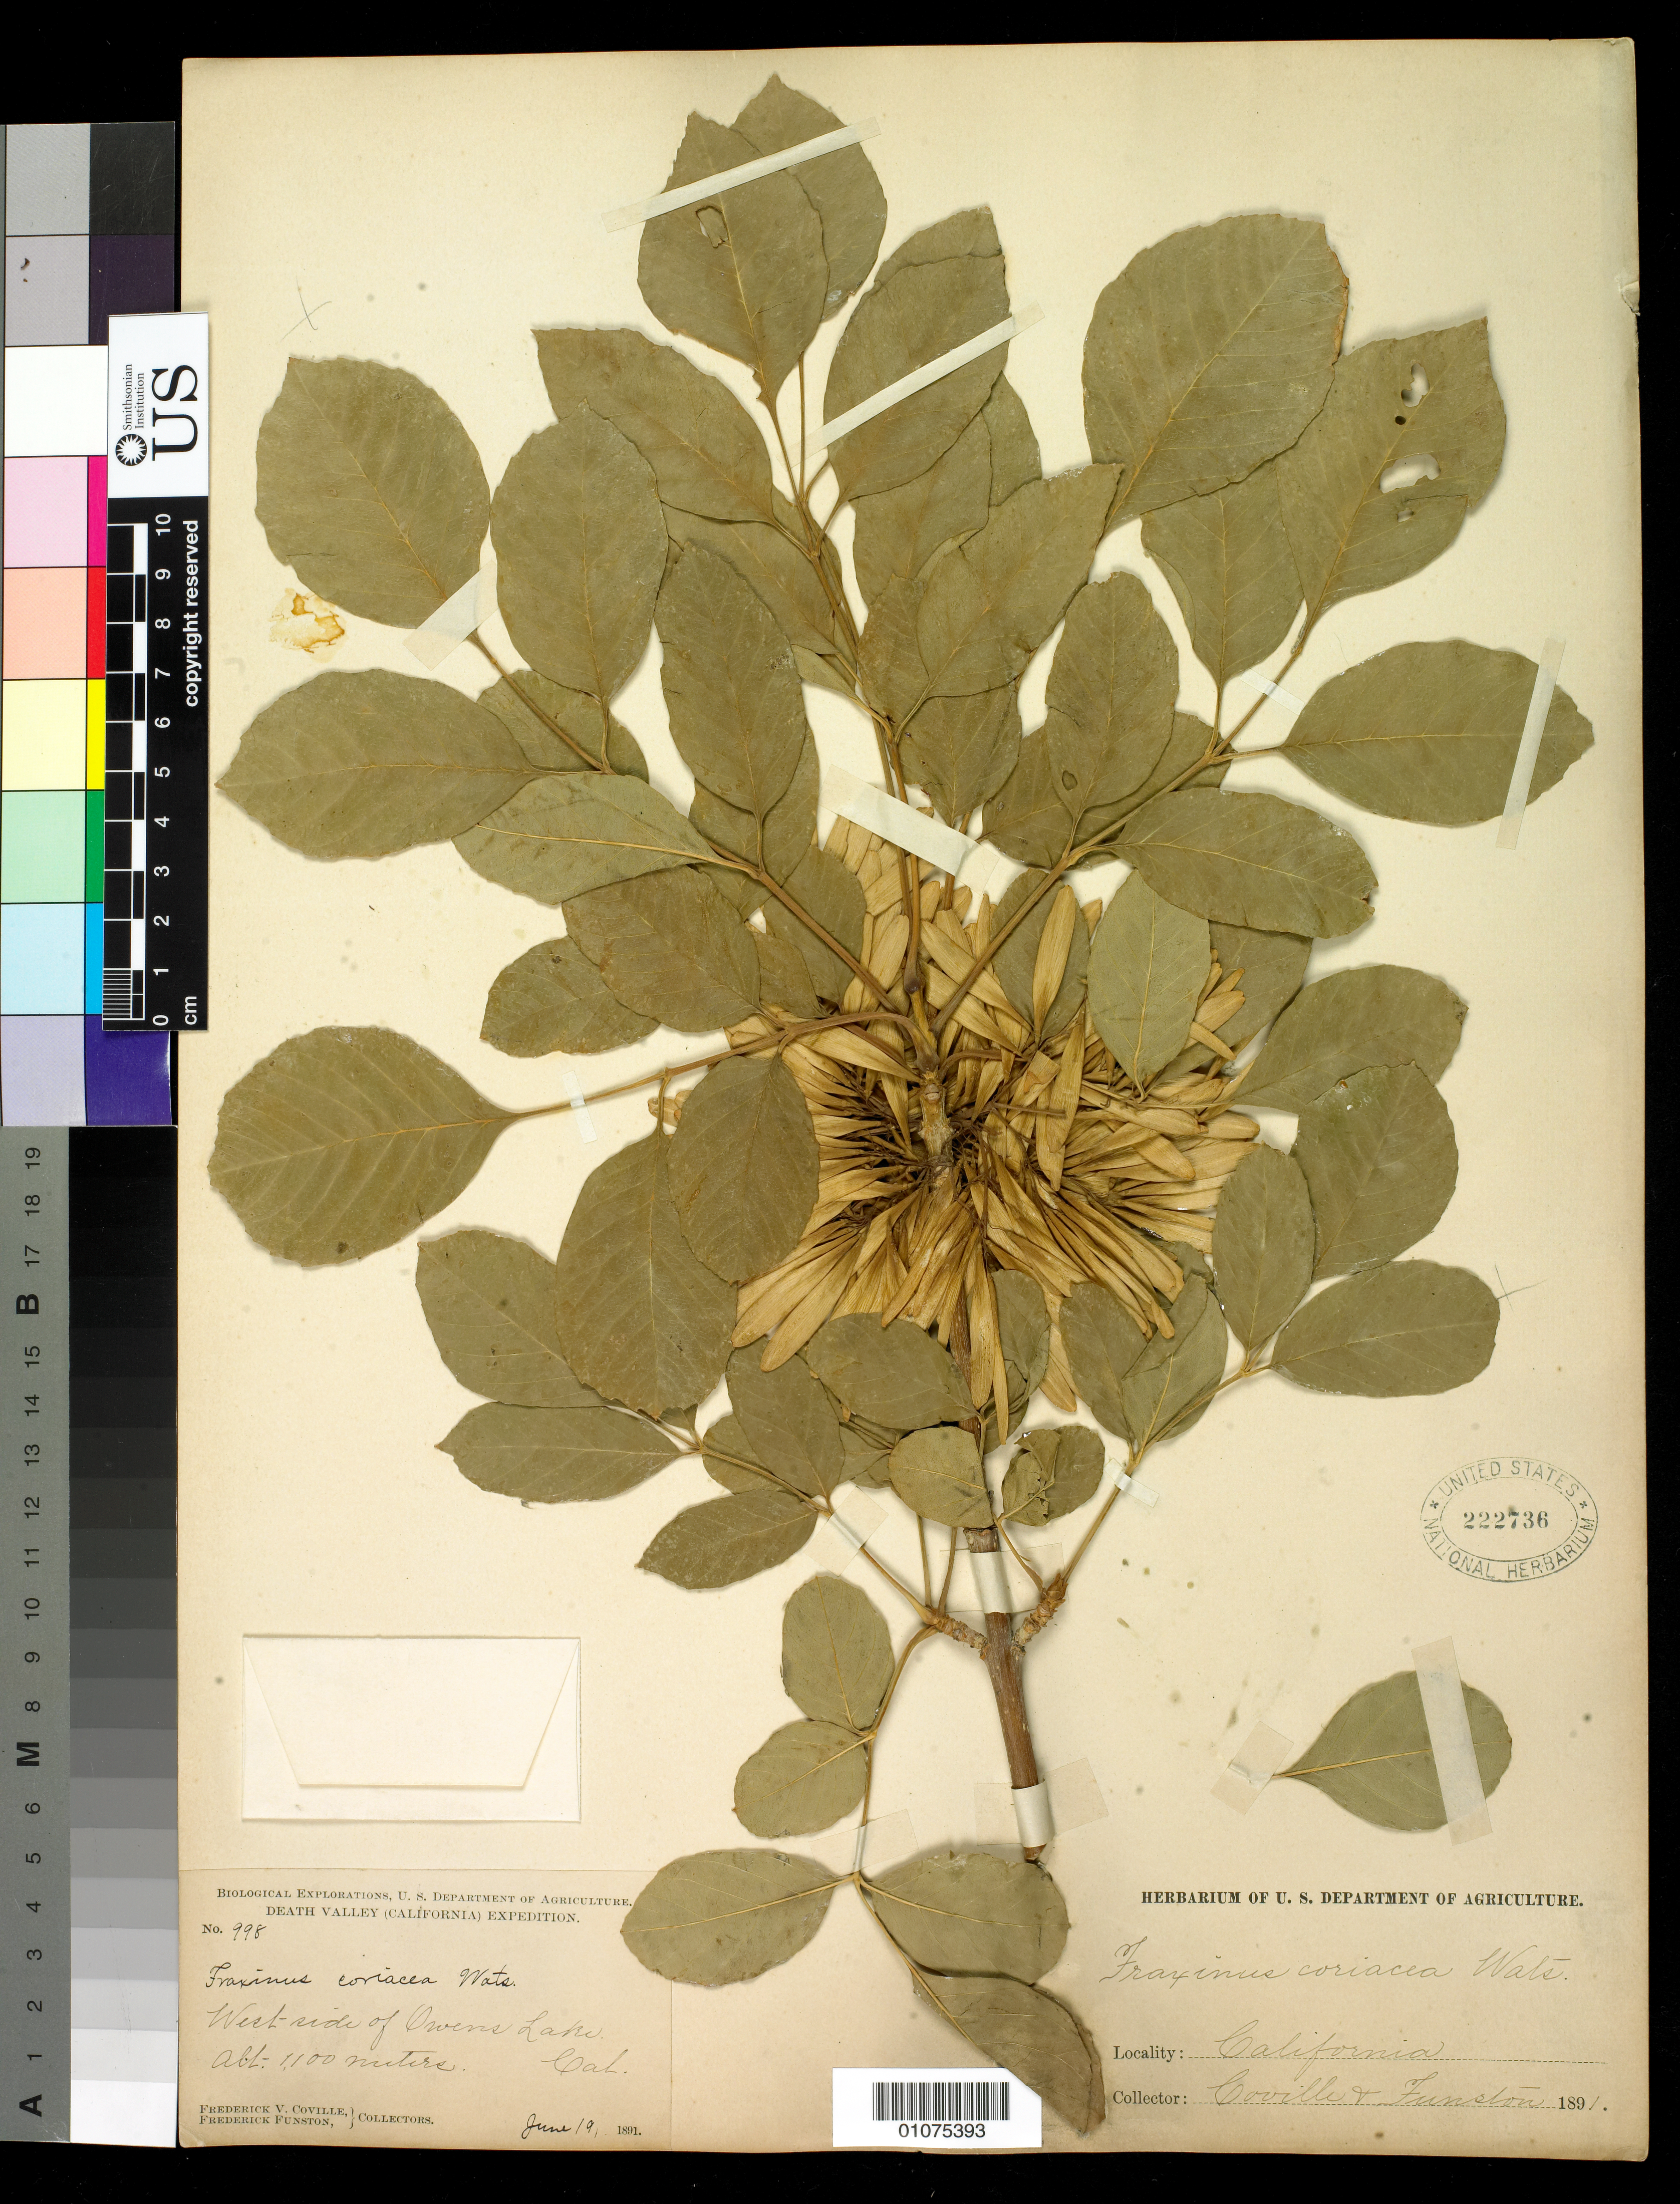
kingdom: Plantae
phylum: Tracheophyta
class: Magnoliopsida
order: Lamiales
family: Oleaceae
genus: Fraxinus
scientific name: Fraxinus velutina var. coriacea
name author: (S. Watson) Rehder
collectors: F. V. Coville & F. Funston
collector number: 998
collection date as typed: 19 Jun 1891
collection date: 1891-06-19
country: United States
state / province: California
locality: West side of Owens Lake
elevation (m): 1100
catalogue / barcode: US 222736